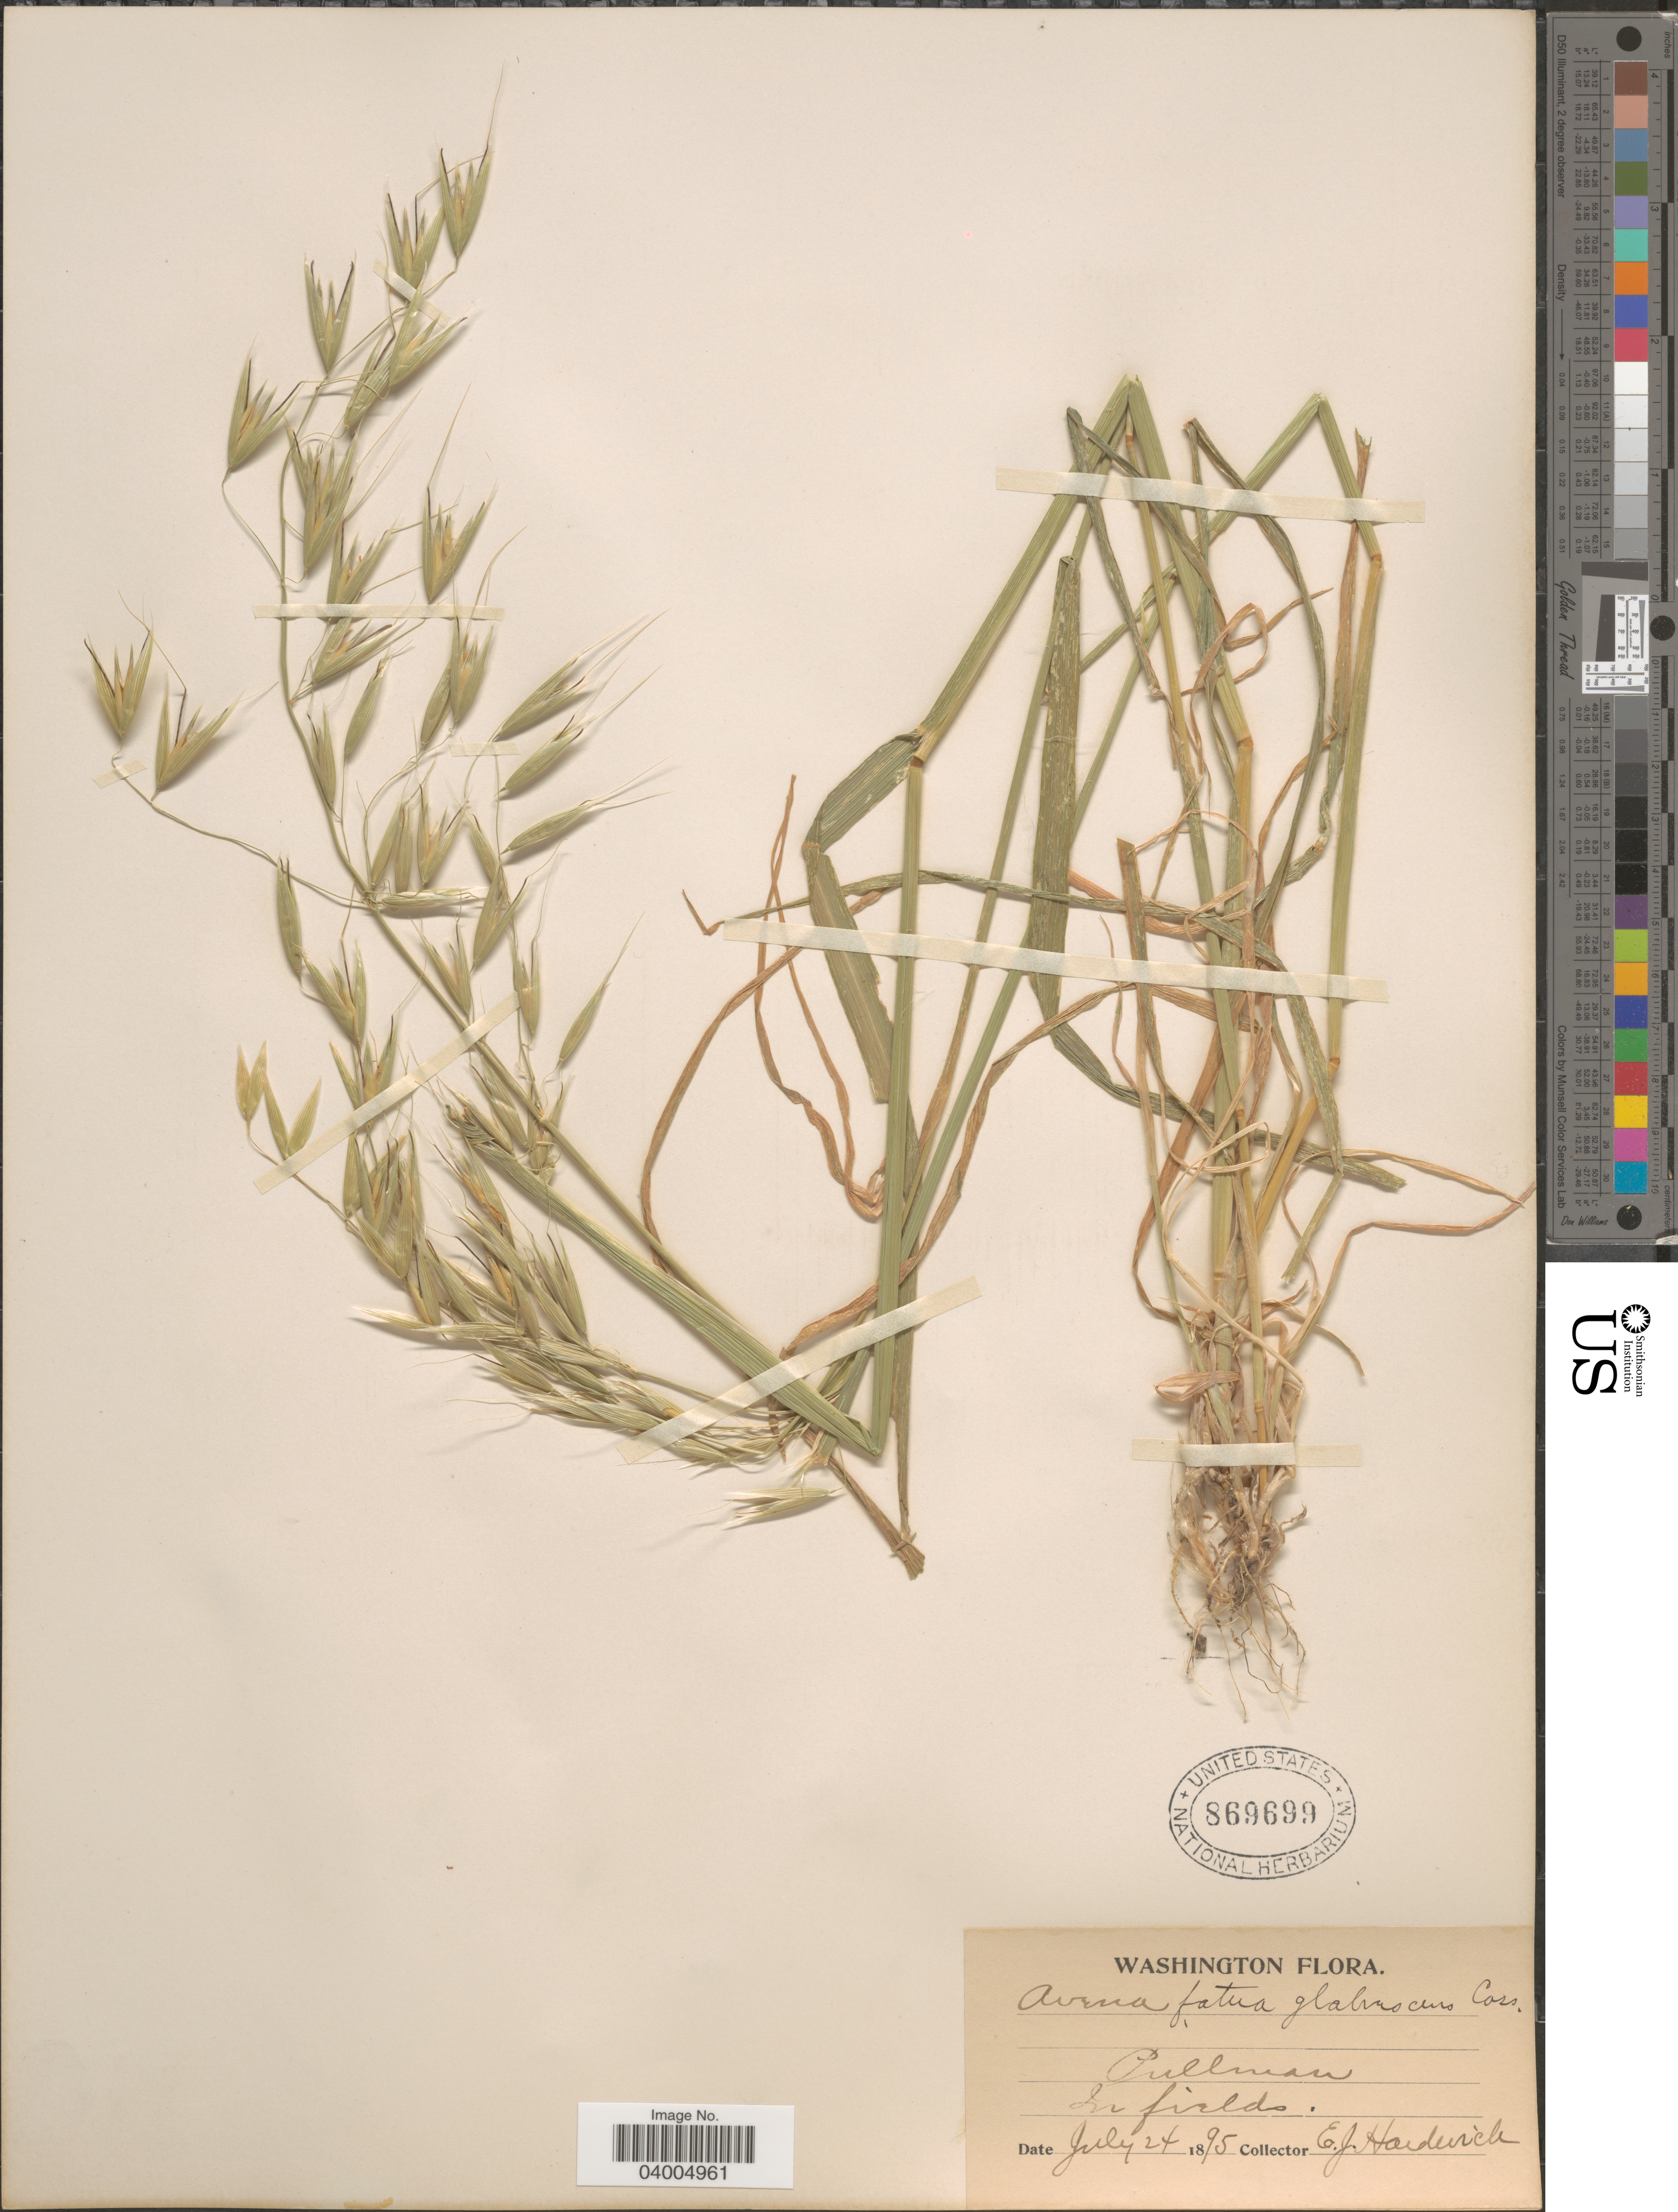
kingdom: Plantae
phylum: Tracheophyta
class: Liliopsida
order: Poales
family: Poaceae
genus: Avena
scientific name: Avena fatua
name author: L.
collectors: E. Hardwick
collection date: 1895-07-24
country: United States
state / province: Washington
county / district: Whitman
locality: Pullman.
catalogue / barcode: US 869699